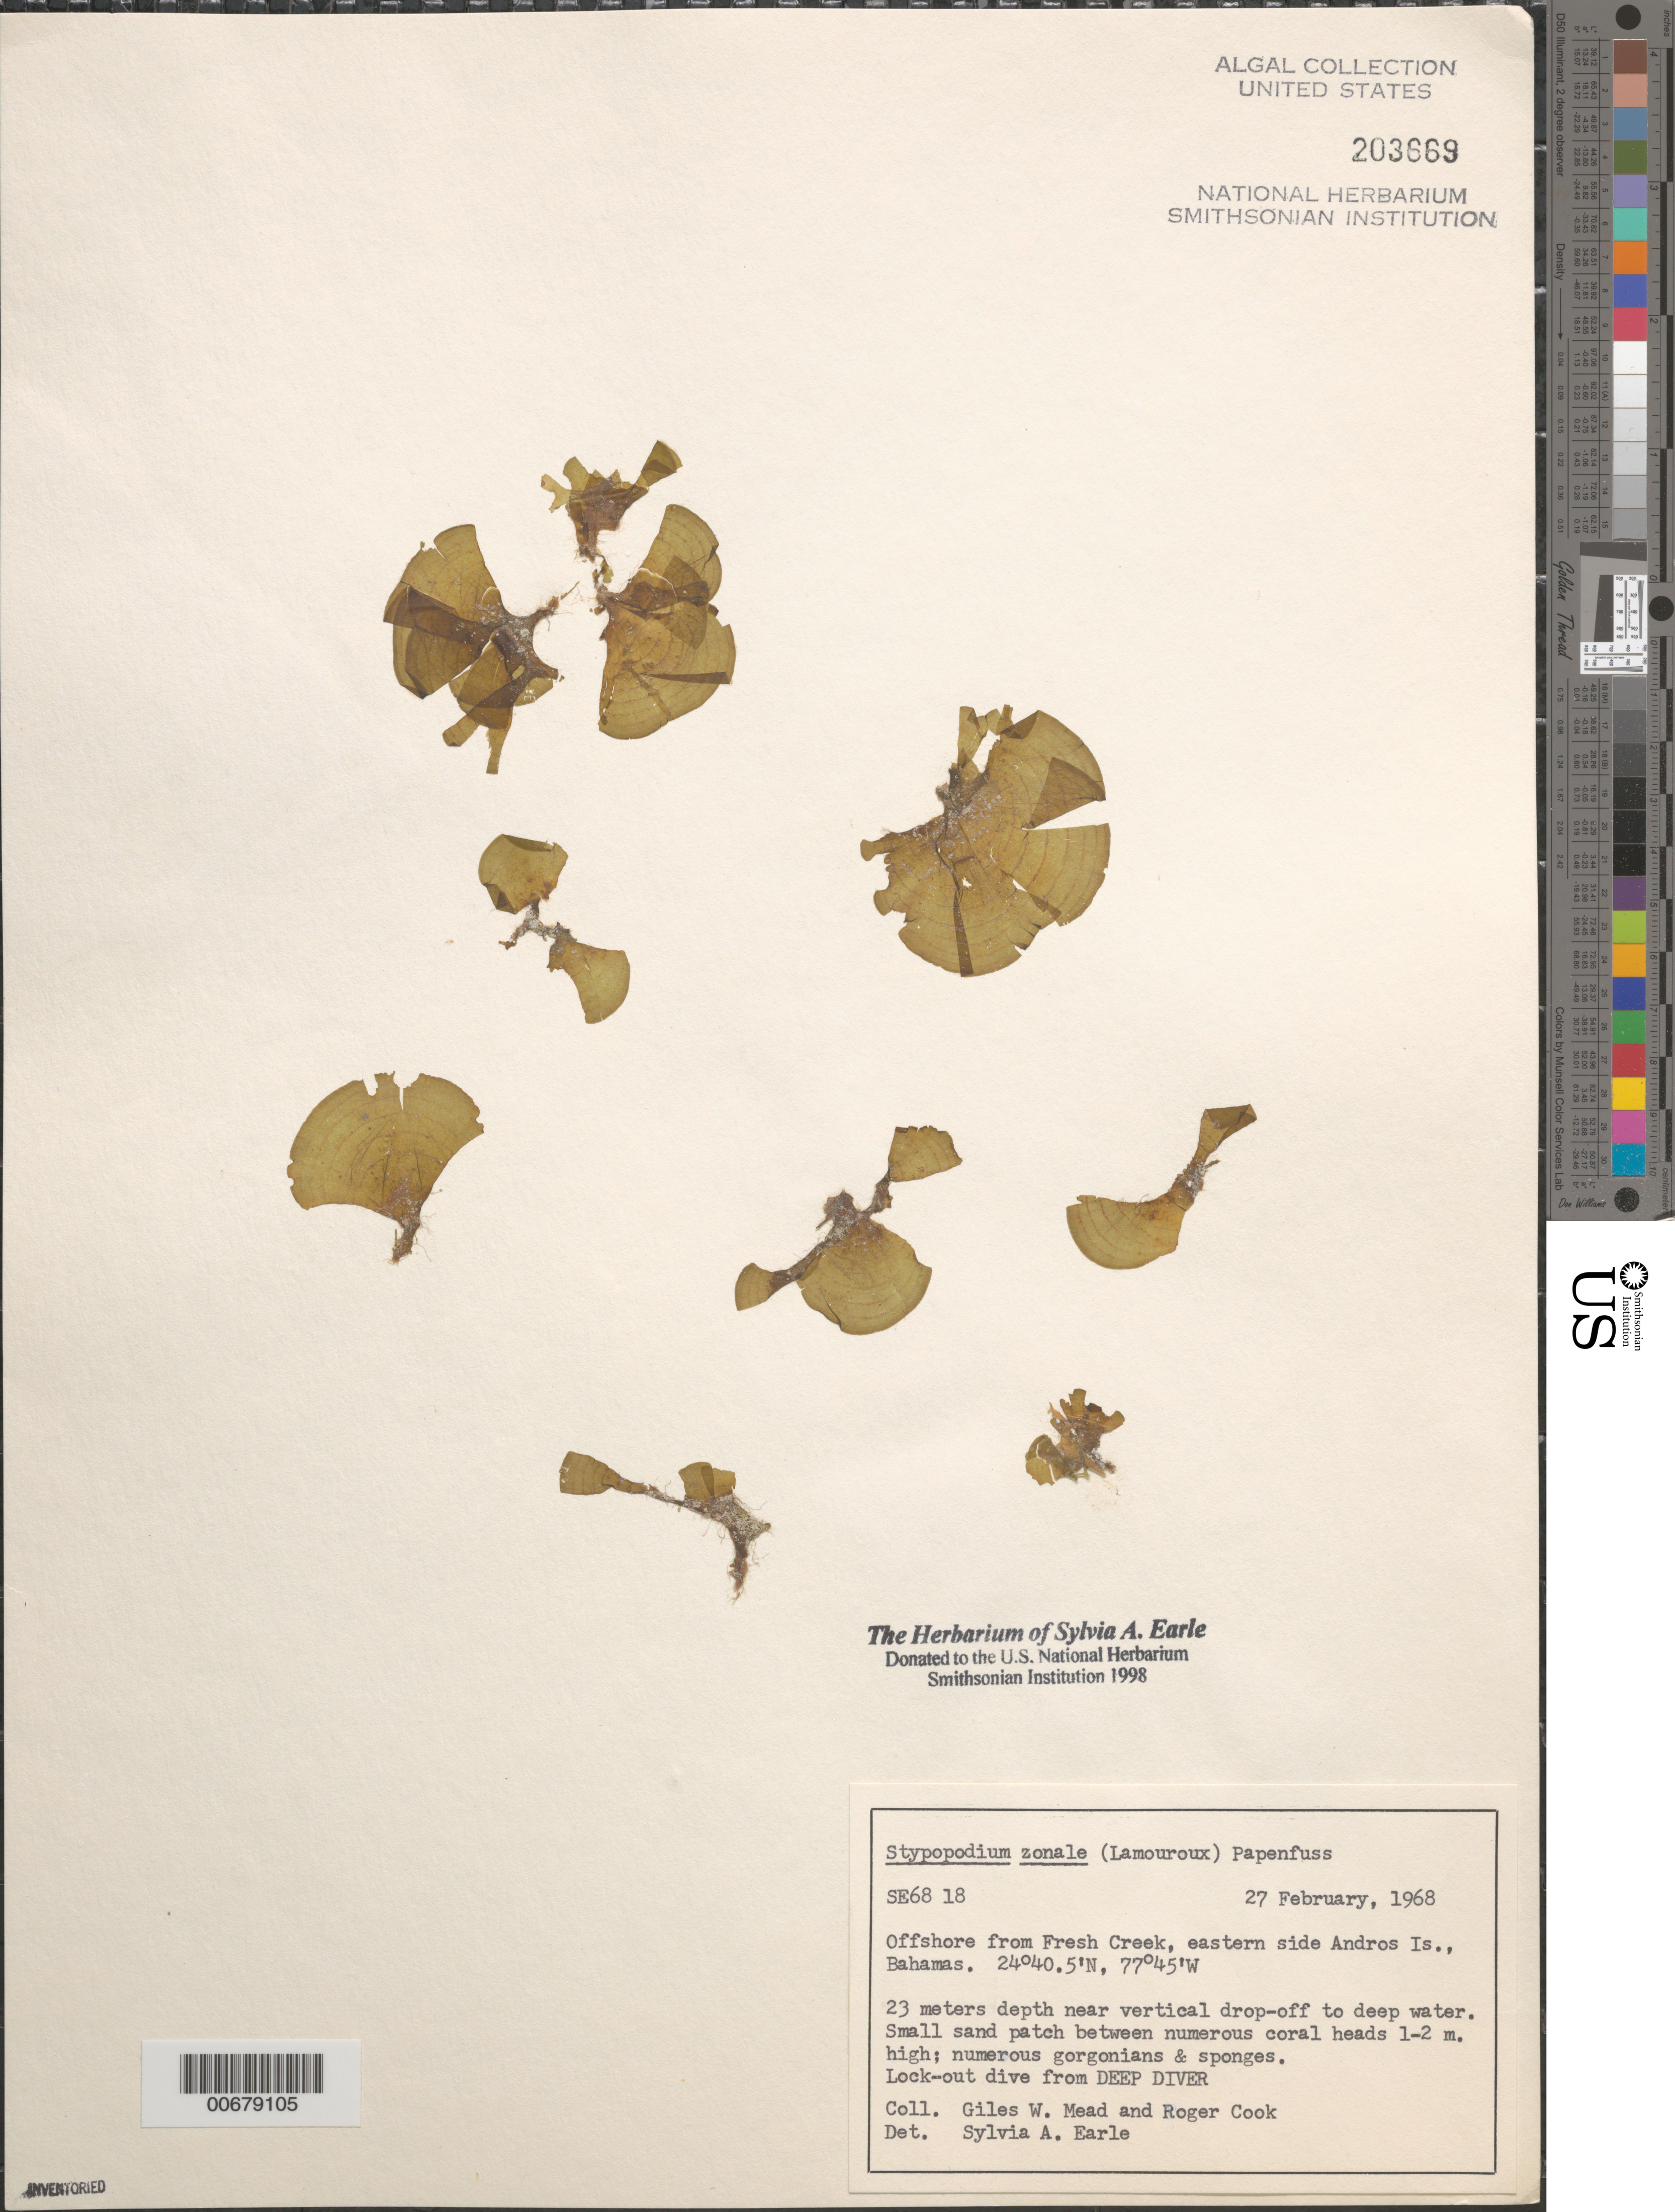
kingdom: Chromista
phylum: Ochrophyta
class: Phaeophyceae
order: Dictyotales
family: Dictyotaceae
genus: Stypopodium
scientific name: Stypopodium zonale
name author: (J.V.Lamouroux) Papenf.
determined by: Earle, S. A.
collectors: G. W. Mead & R. Cook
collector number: SE 6818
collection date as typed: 27 Feb 1968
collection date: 1968-02-27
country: Bahamas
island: Andros Island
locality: Off Fresh Creek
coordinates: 24 40.5' N, 77 45' W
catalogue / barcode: US 203669